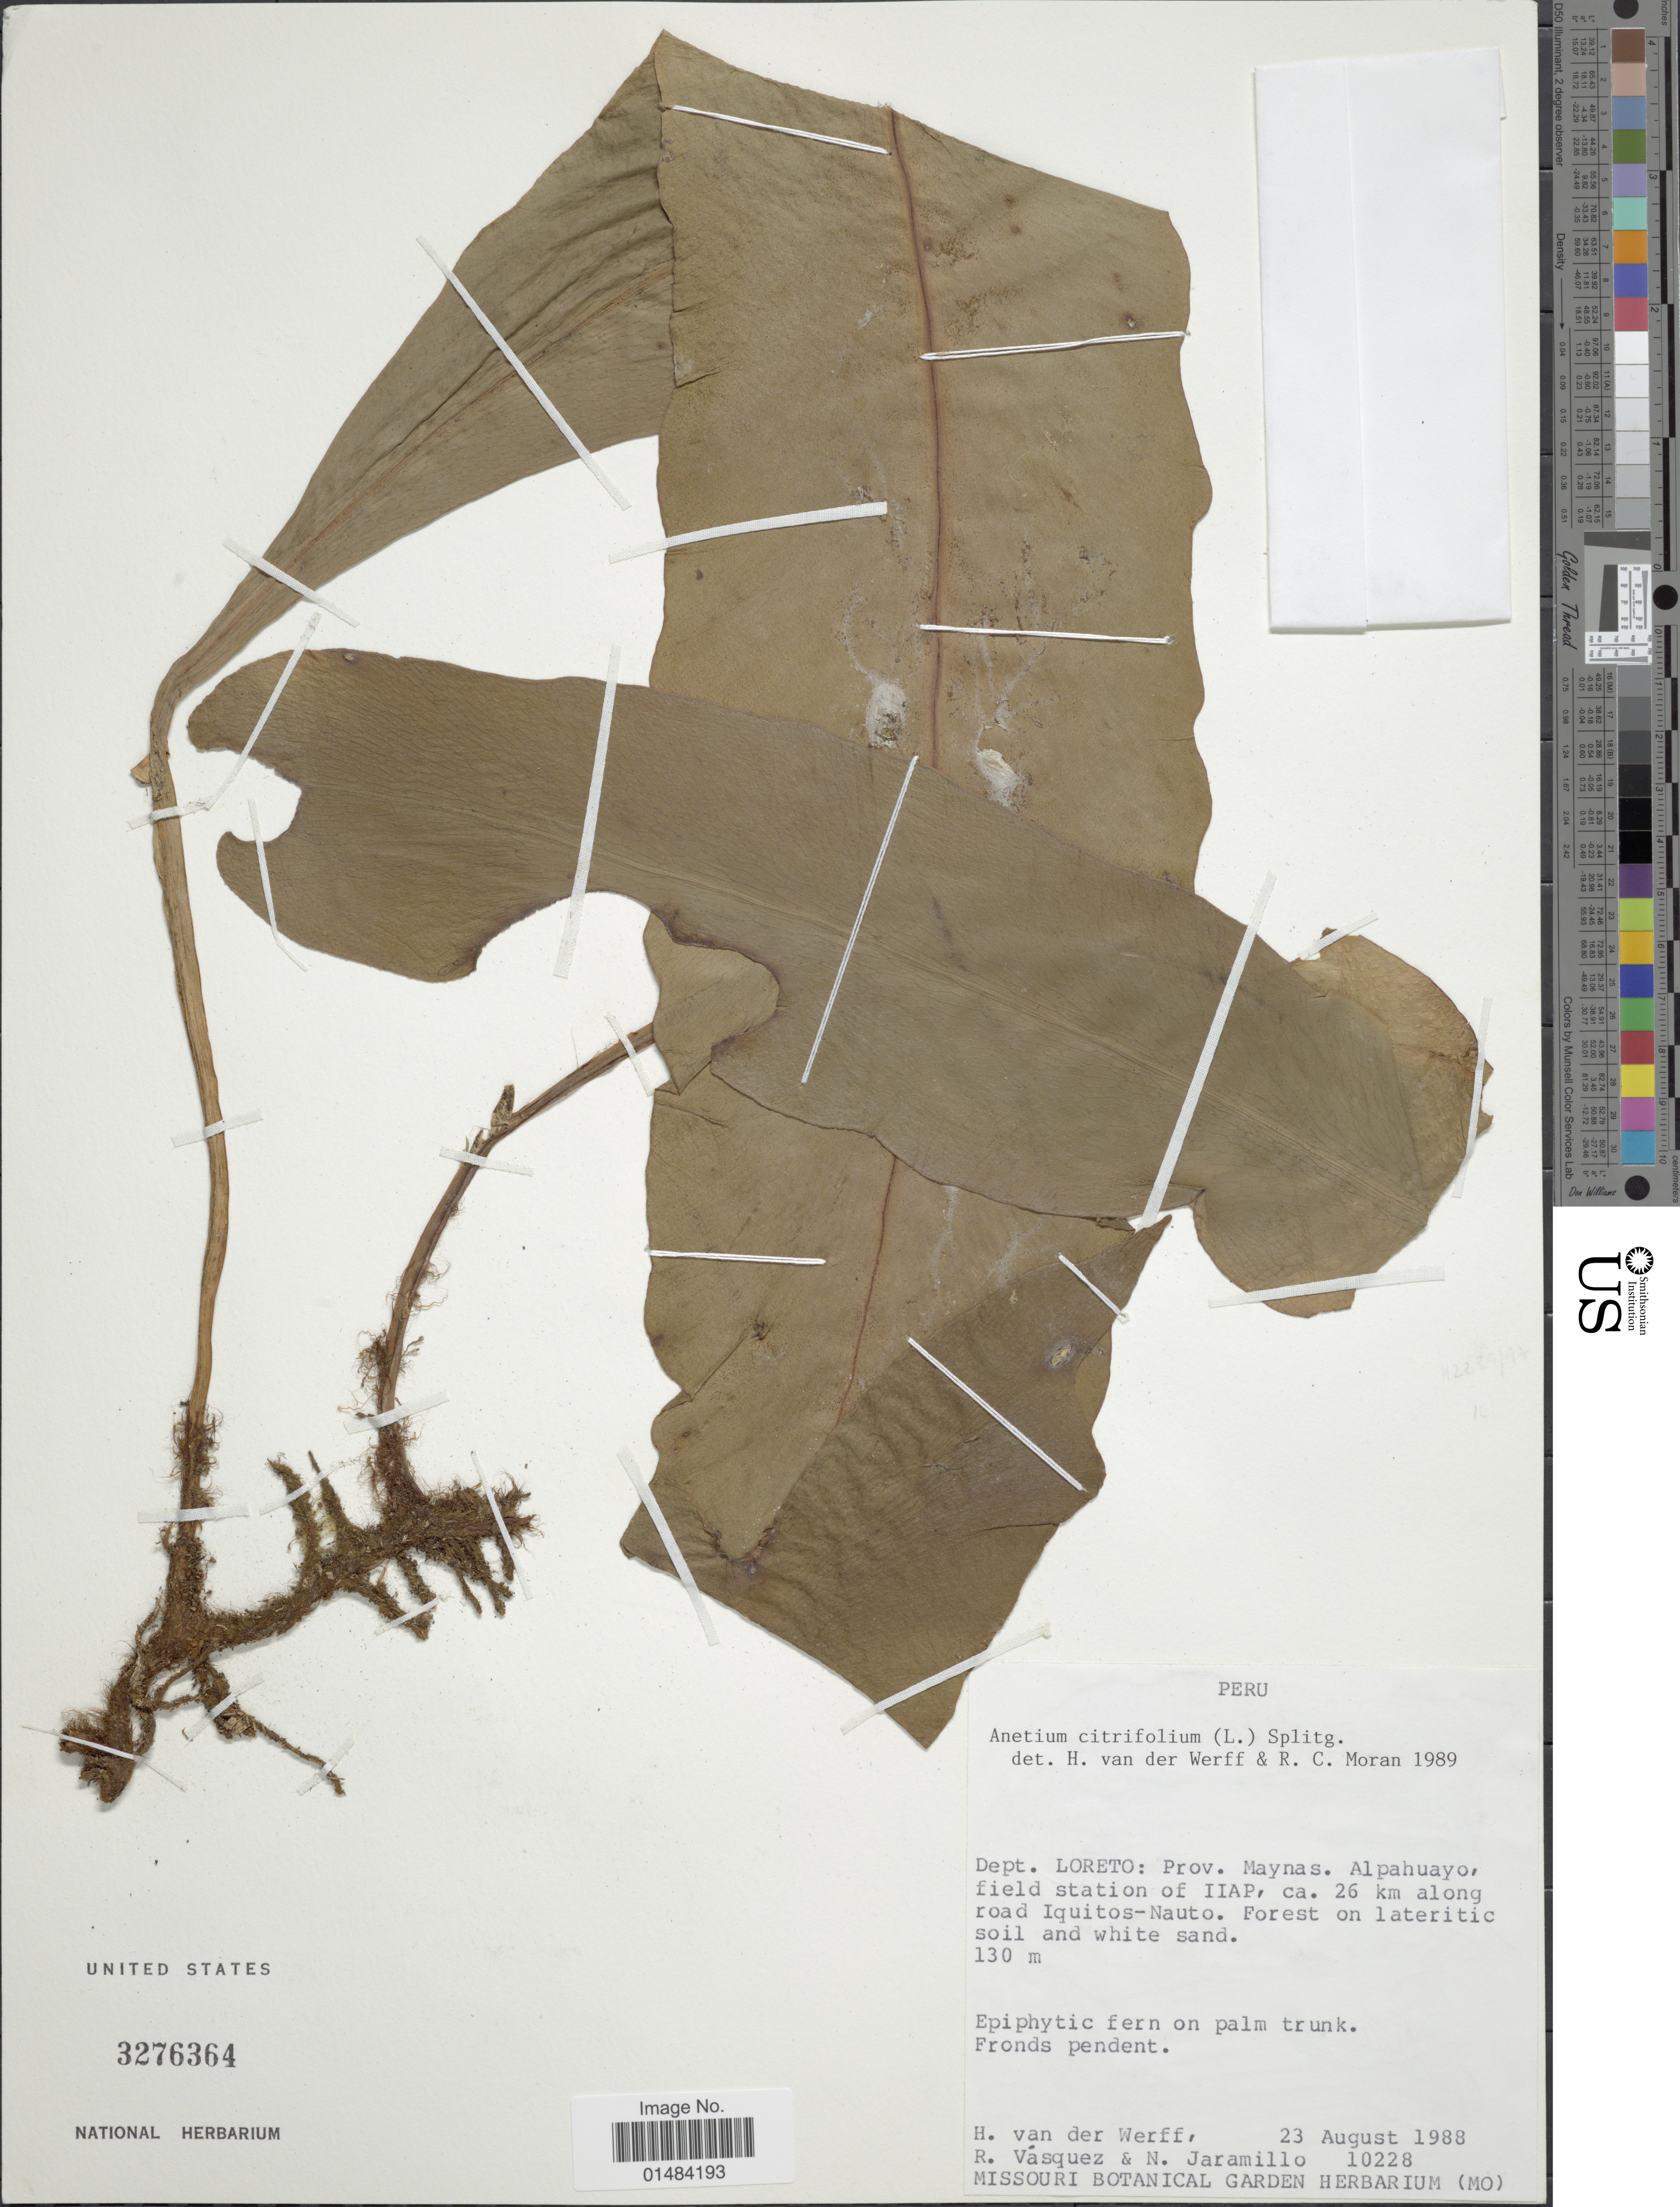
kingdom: Plantae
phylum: Tracheophyta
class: Polypodiopsida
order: Polypodiales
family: Pteridaceae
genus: Anetium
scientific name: Anetium citrifolium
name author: (L.) Splitg.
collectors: H. van der Werff, R. Vasquez & N. Jaramillo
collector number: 10228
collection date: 1988-08-23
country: Peru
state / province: Loreto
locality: Peru, Dept. Loreto: prov. Maynas. Alpahuayo, field station of IIAP, ca. 26 km along road Iquitos-Nauto.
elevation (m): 130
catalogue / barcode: US 3276364